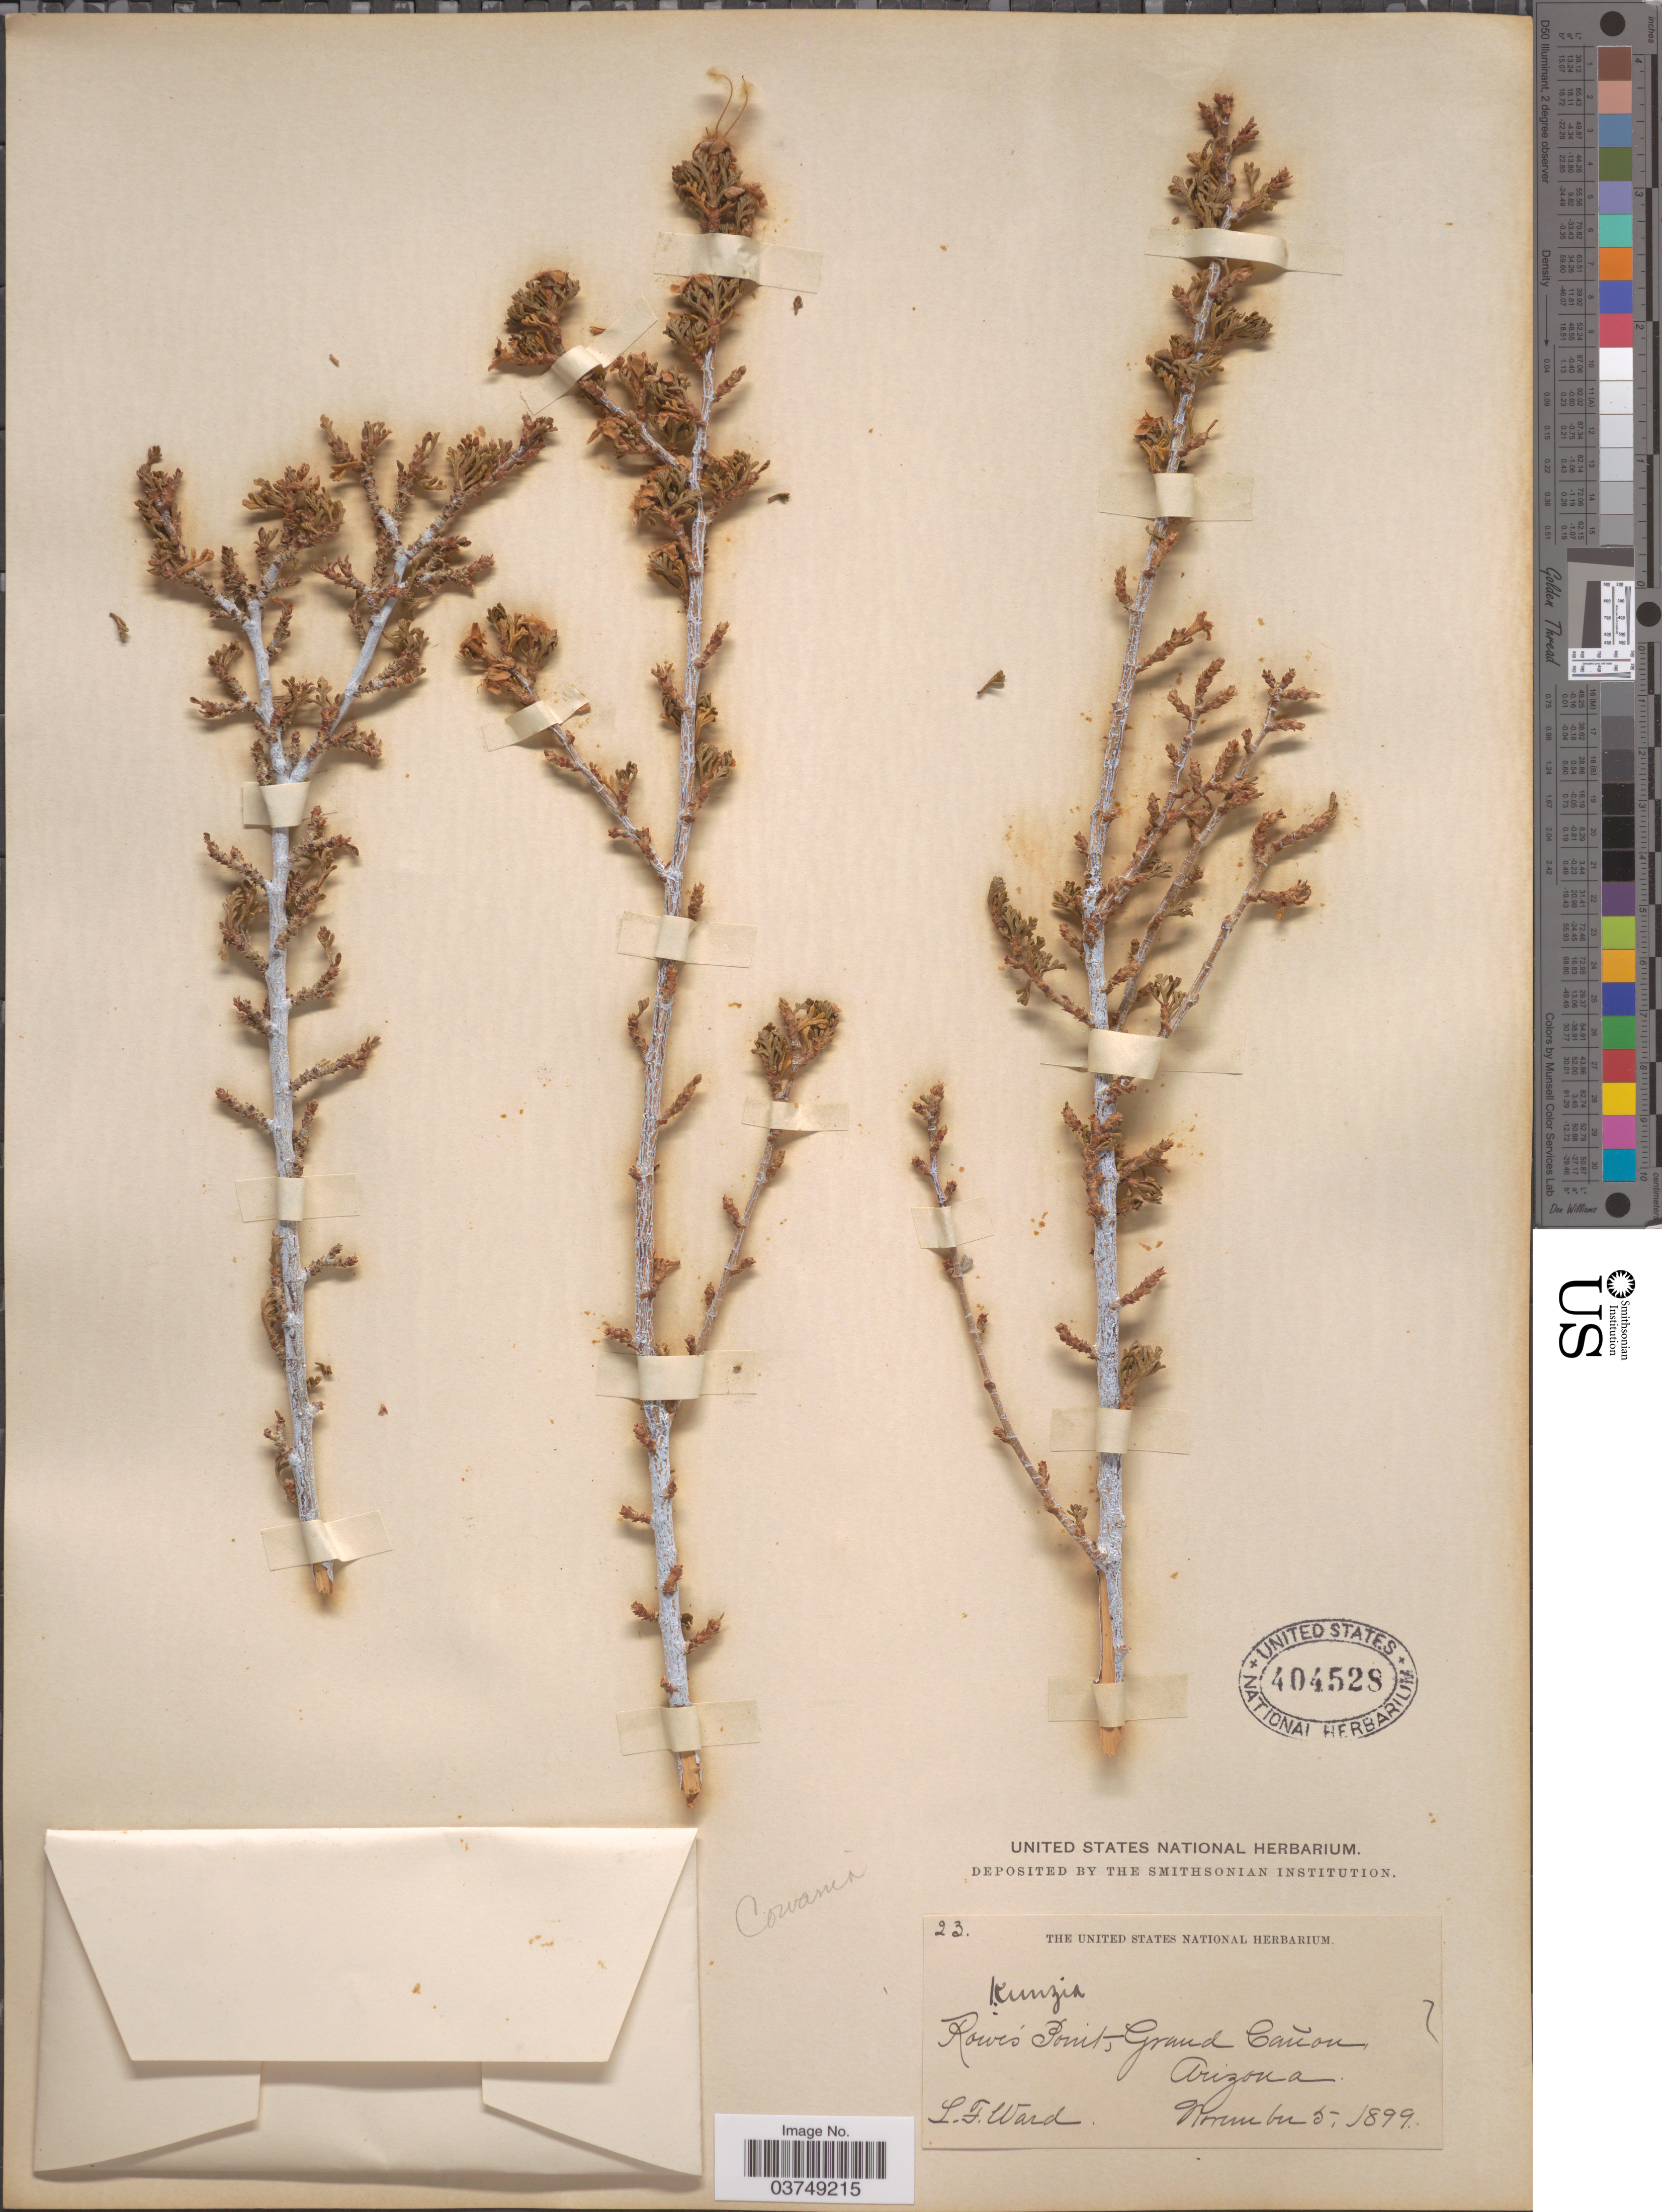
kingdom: Plantae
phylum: Tracheophyta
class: Magnoliopsida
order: Rosales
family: Rosaceae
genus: Purshia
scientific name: Purshia stansburyana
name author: (Torr.) Henrickson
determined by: Strong, Mark T., (BOT), Smithsonian Institution - National Museum of Natural History (UNITED STATES)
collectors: L. Ward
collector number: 23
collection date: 1899-11-05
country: United States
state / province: Arizona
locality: Rowe's Point, Grand Cañon.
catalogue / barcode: US 404528